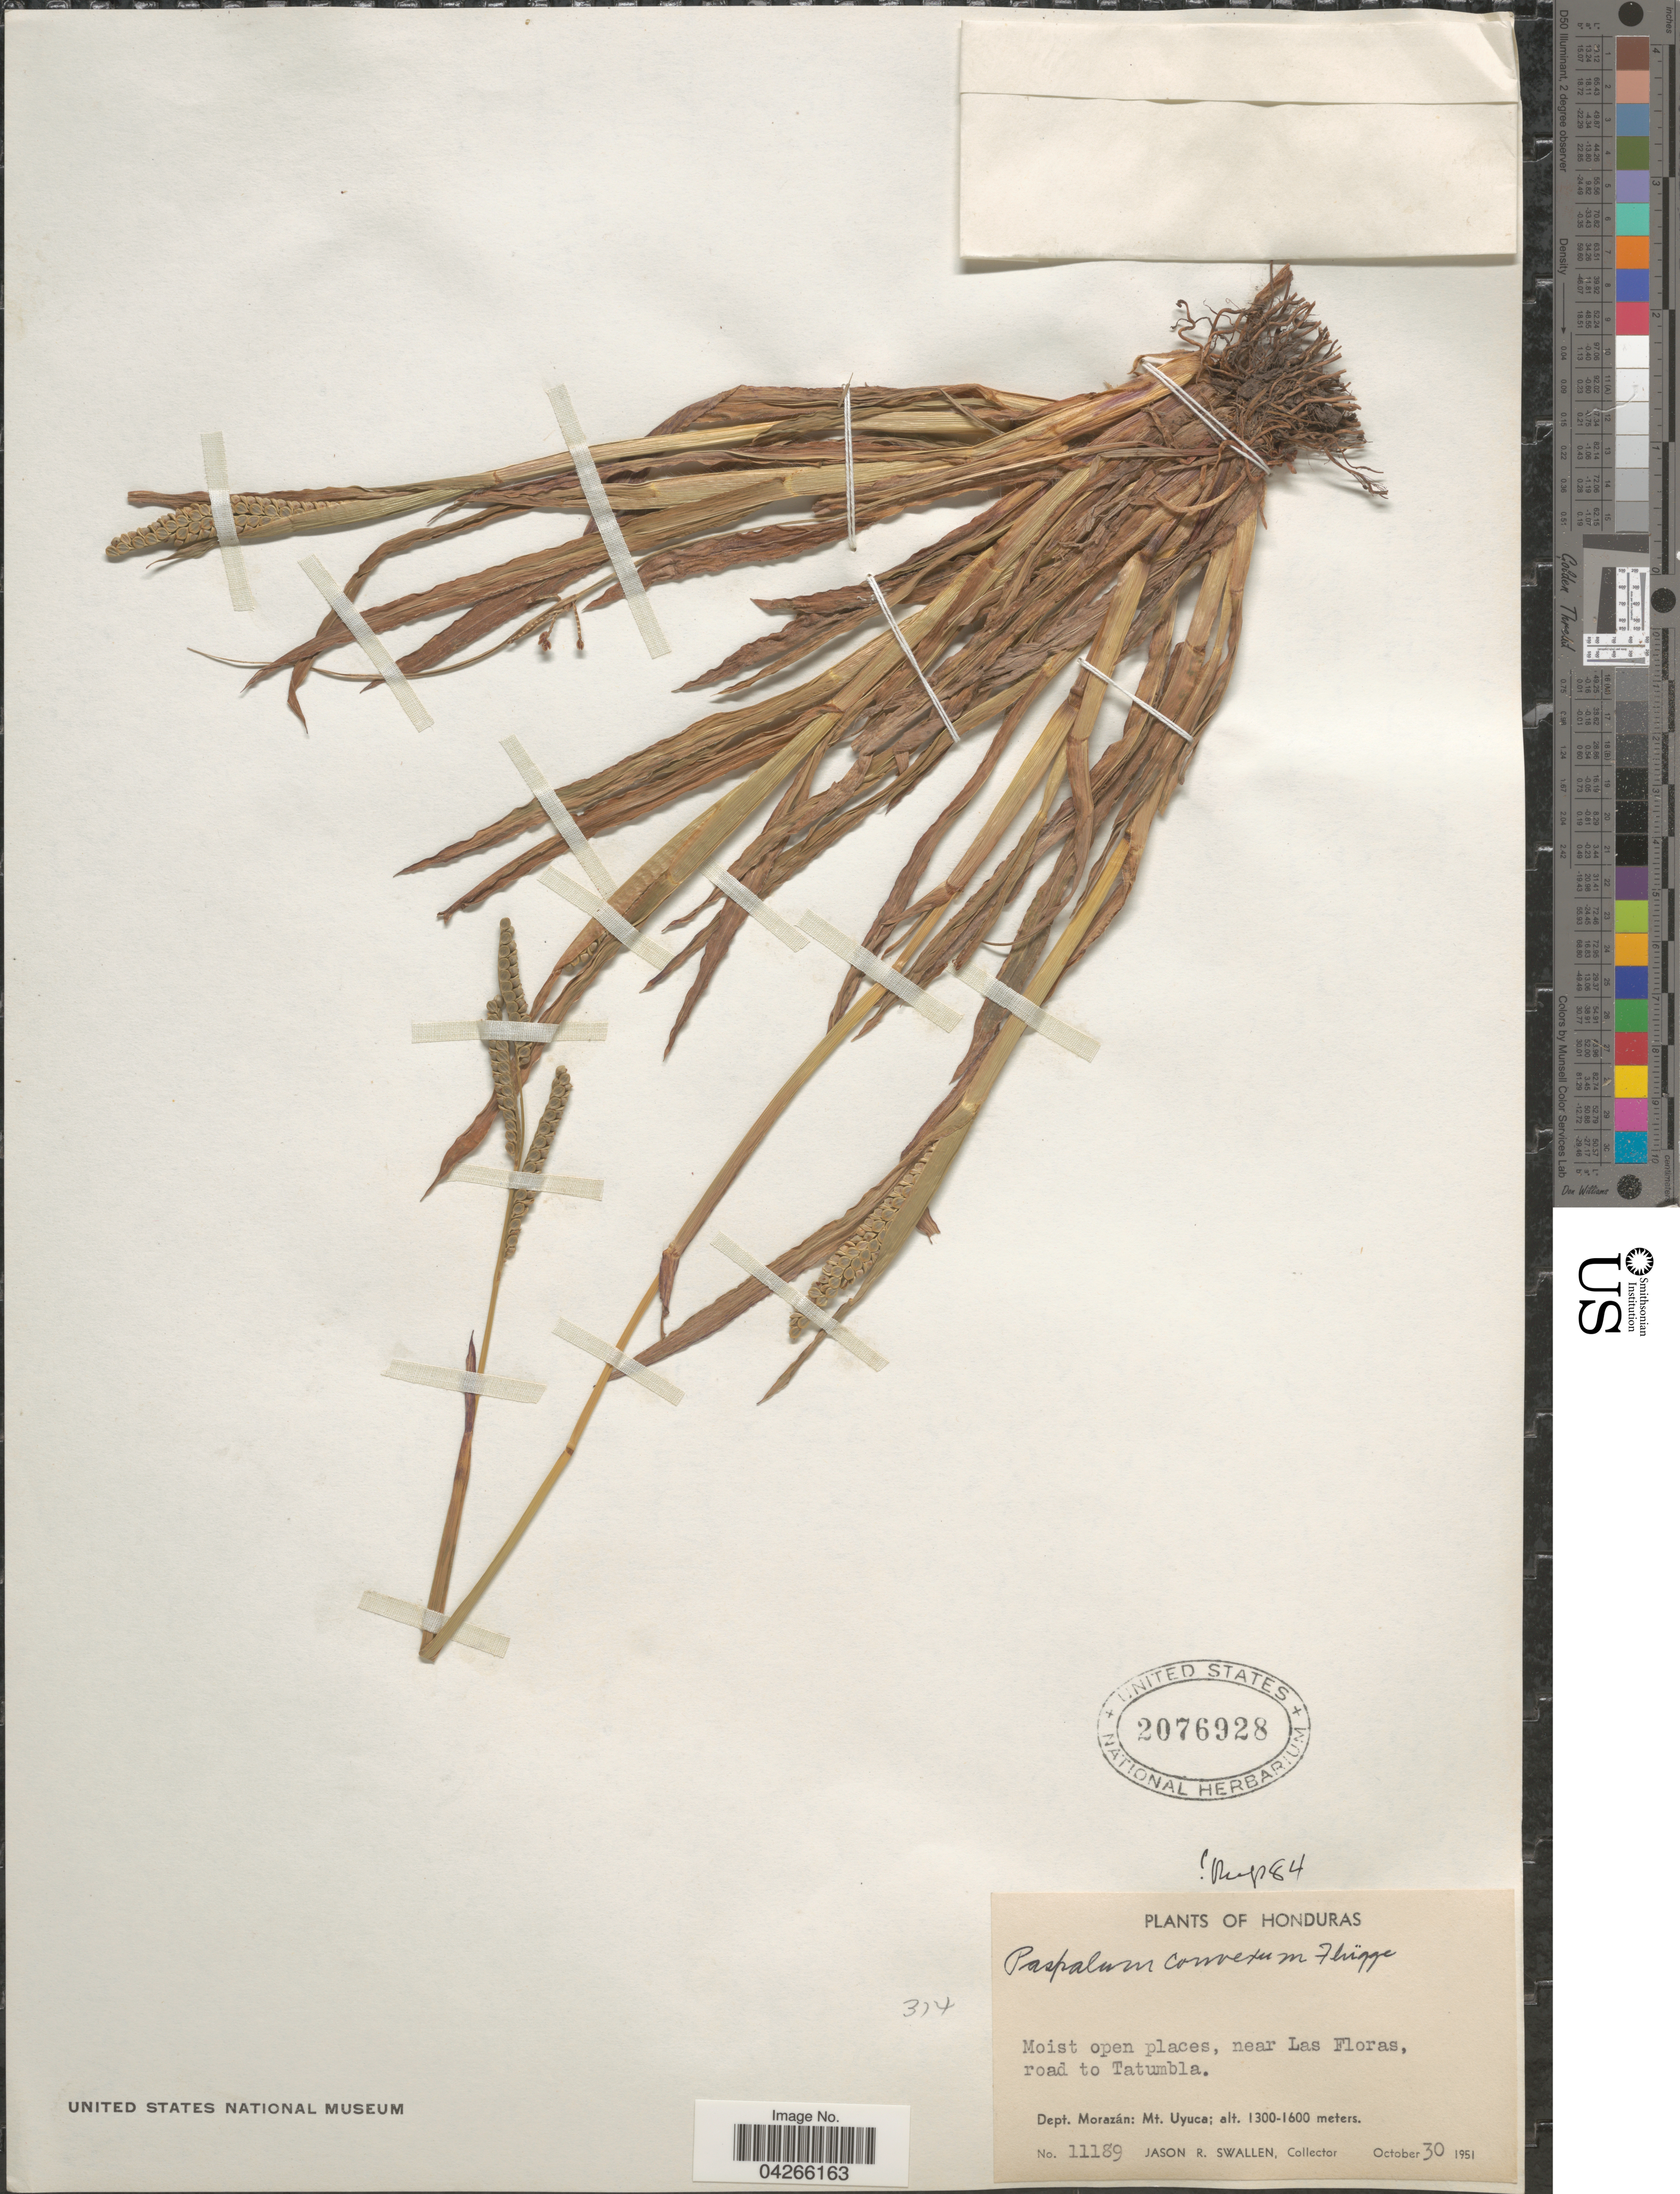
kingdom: Plantae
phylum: Tracheophyta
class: Liliopsida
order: Poales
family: Poaceae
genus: Paspalum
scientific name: Paspalum convexum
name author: Humb. & Bonpl. ex Flüggé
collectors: J. R. Swallen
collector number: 11189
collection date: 1951-10-30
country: Honduras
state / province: Fco. Morazán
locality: Moist open places, near Las Floras, road to Tatumbla. Dept. Morazán: Mt. Uyuca.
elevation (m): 1300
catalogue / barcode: US 2076928